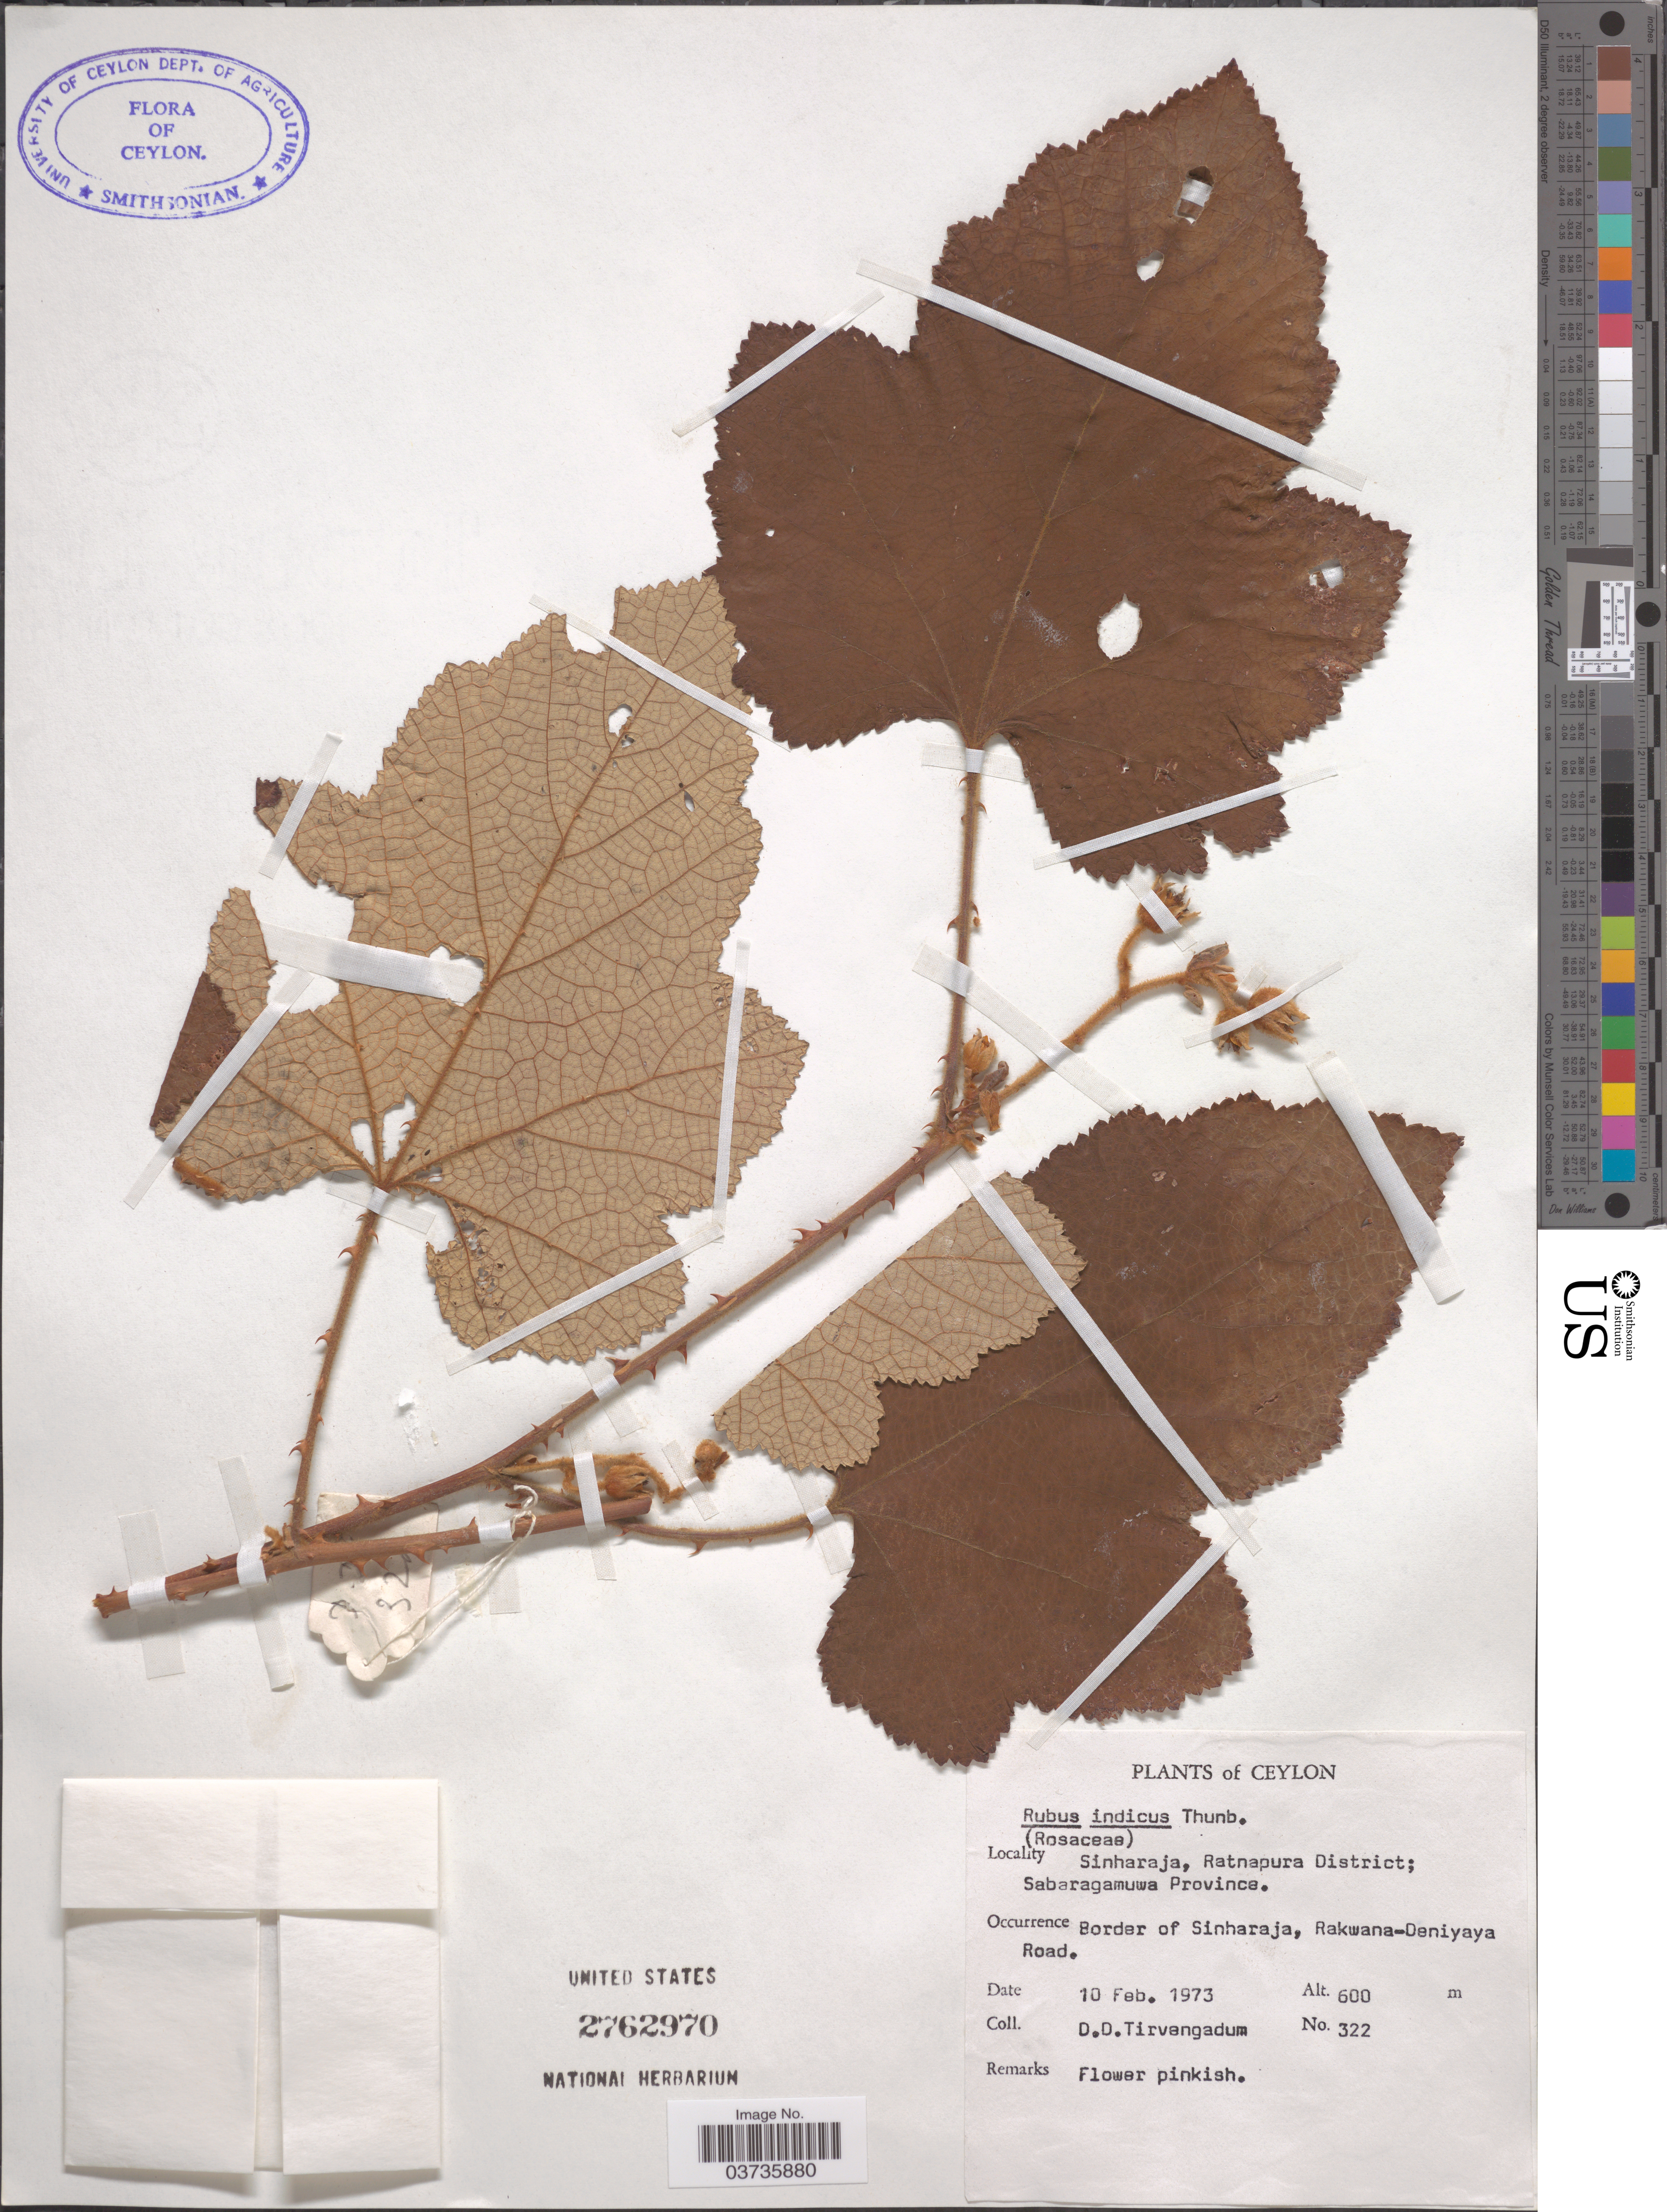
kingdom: Plantae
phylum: Tracheophyta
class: Magnoliopsida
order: Rosales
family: Rosaceae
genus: Rubus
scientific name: Rubus indicus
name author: Lesch. ex Ser.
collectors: D. Tirvengadum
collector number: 322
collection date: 1973-02-10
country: Sri Lanka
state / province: Sabaragamuwa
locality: Ceylon. Sinharaja, Ratnapura District. Border of Sinharaja, Rakwana-Deniyaya Road.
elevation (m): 600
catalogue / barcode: US 2762970